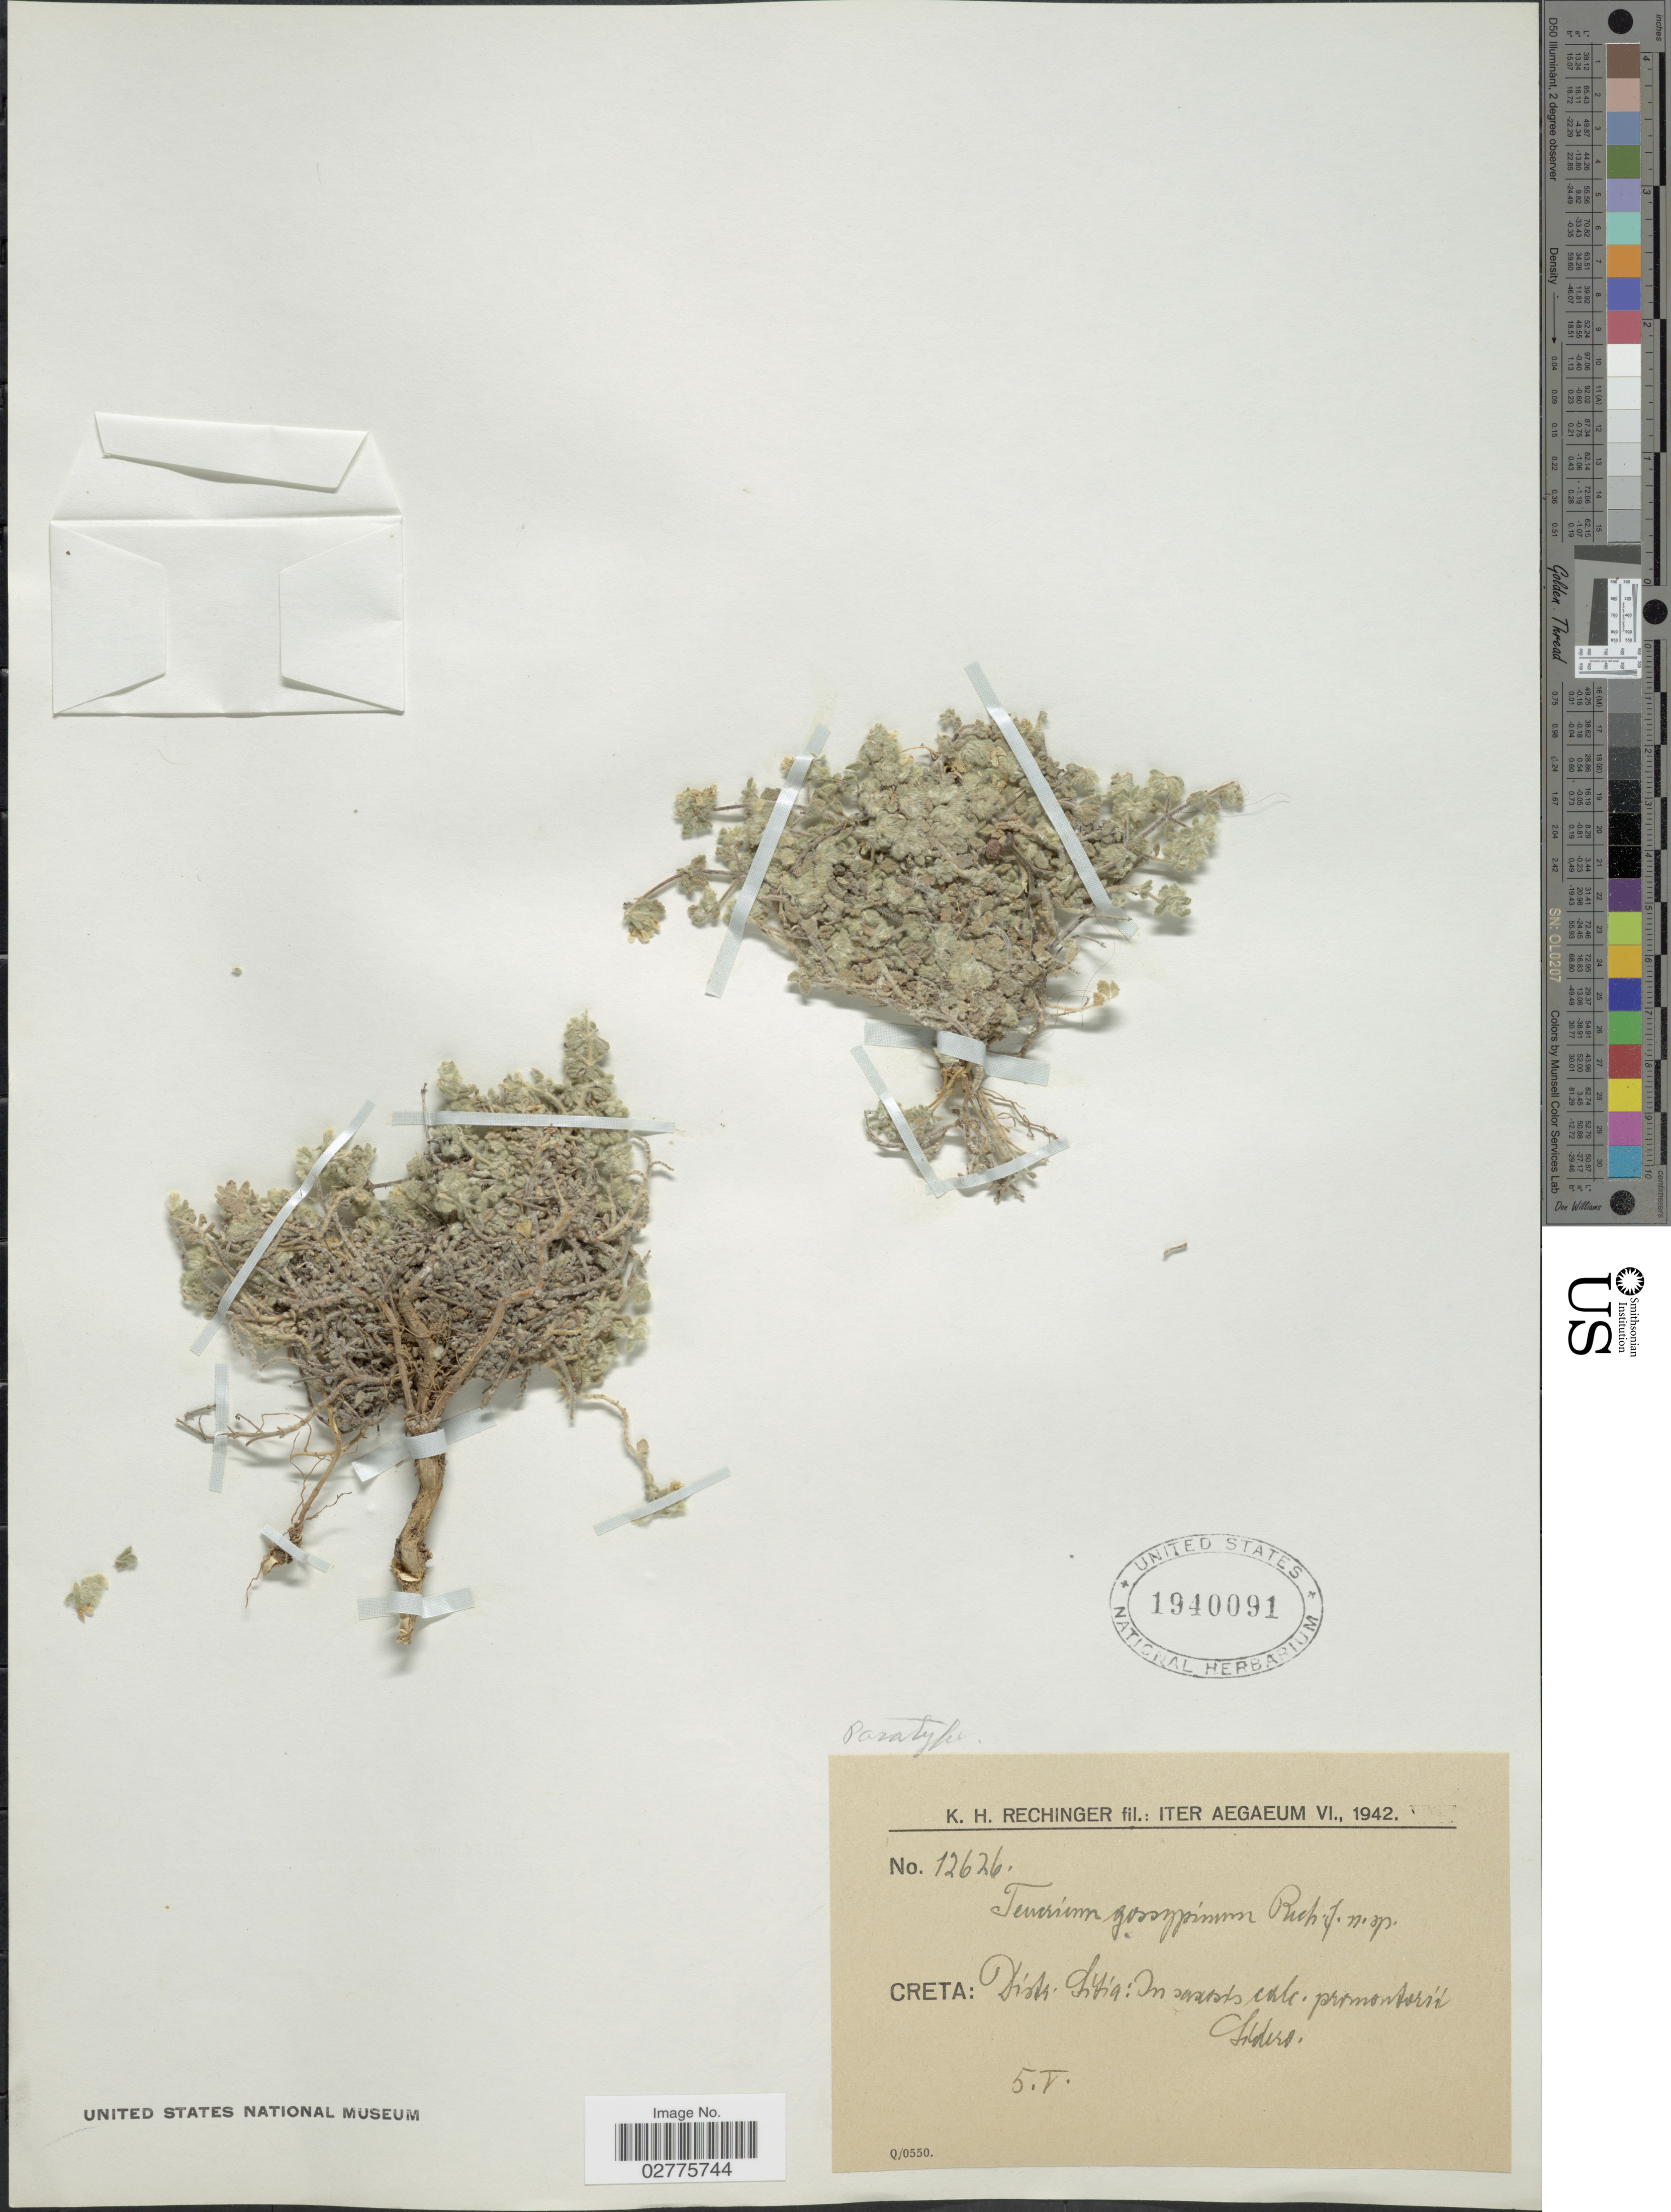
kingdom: Plantae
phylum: Tracheophyta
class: Magnoliopsida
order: Lamiales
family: Lamiaceae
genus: Teucrium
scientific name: Teucrium gossypinum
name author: Rech. f.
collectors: K. H. Rechinger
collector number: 12626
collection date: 1942-05-05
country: Greece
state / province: Crete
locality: Aegaeum. Creta: Distr. Sitia: In saxosis calc. premontoria Sidero.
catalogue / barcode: US 1940091